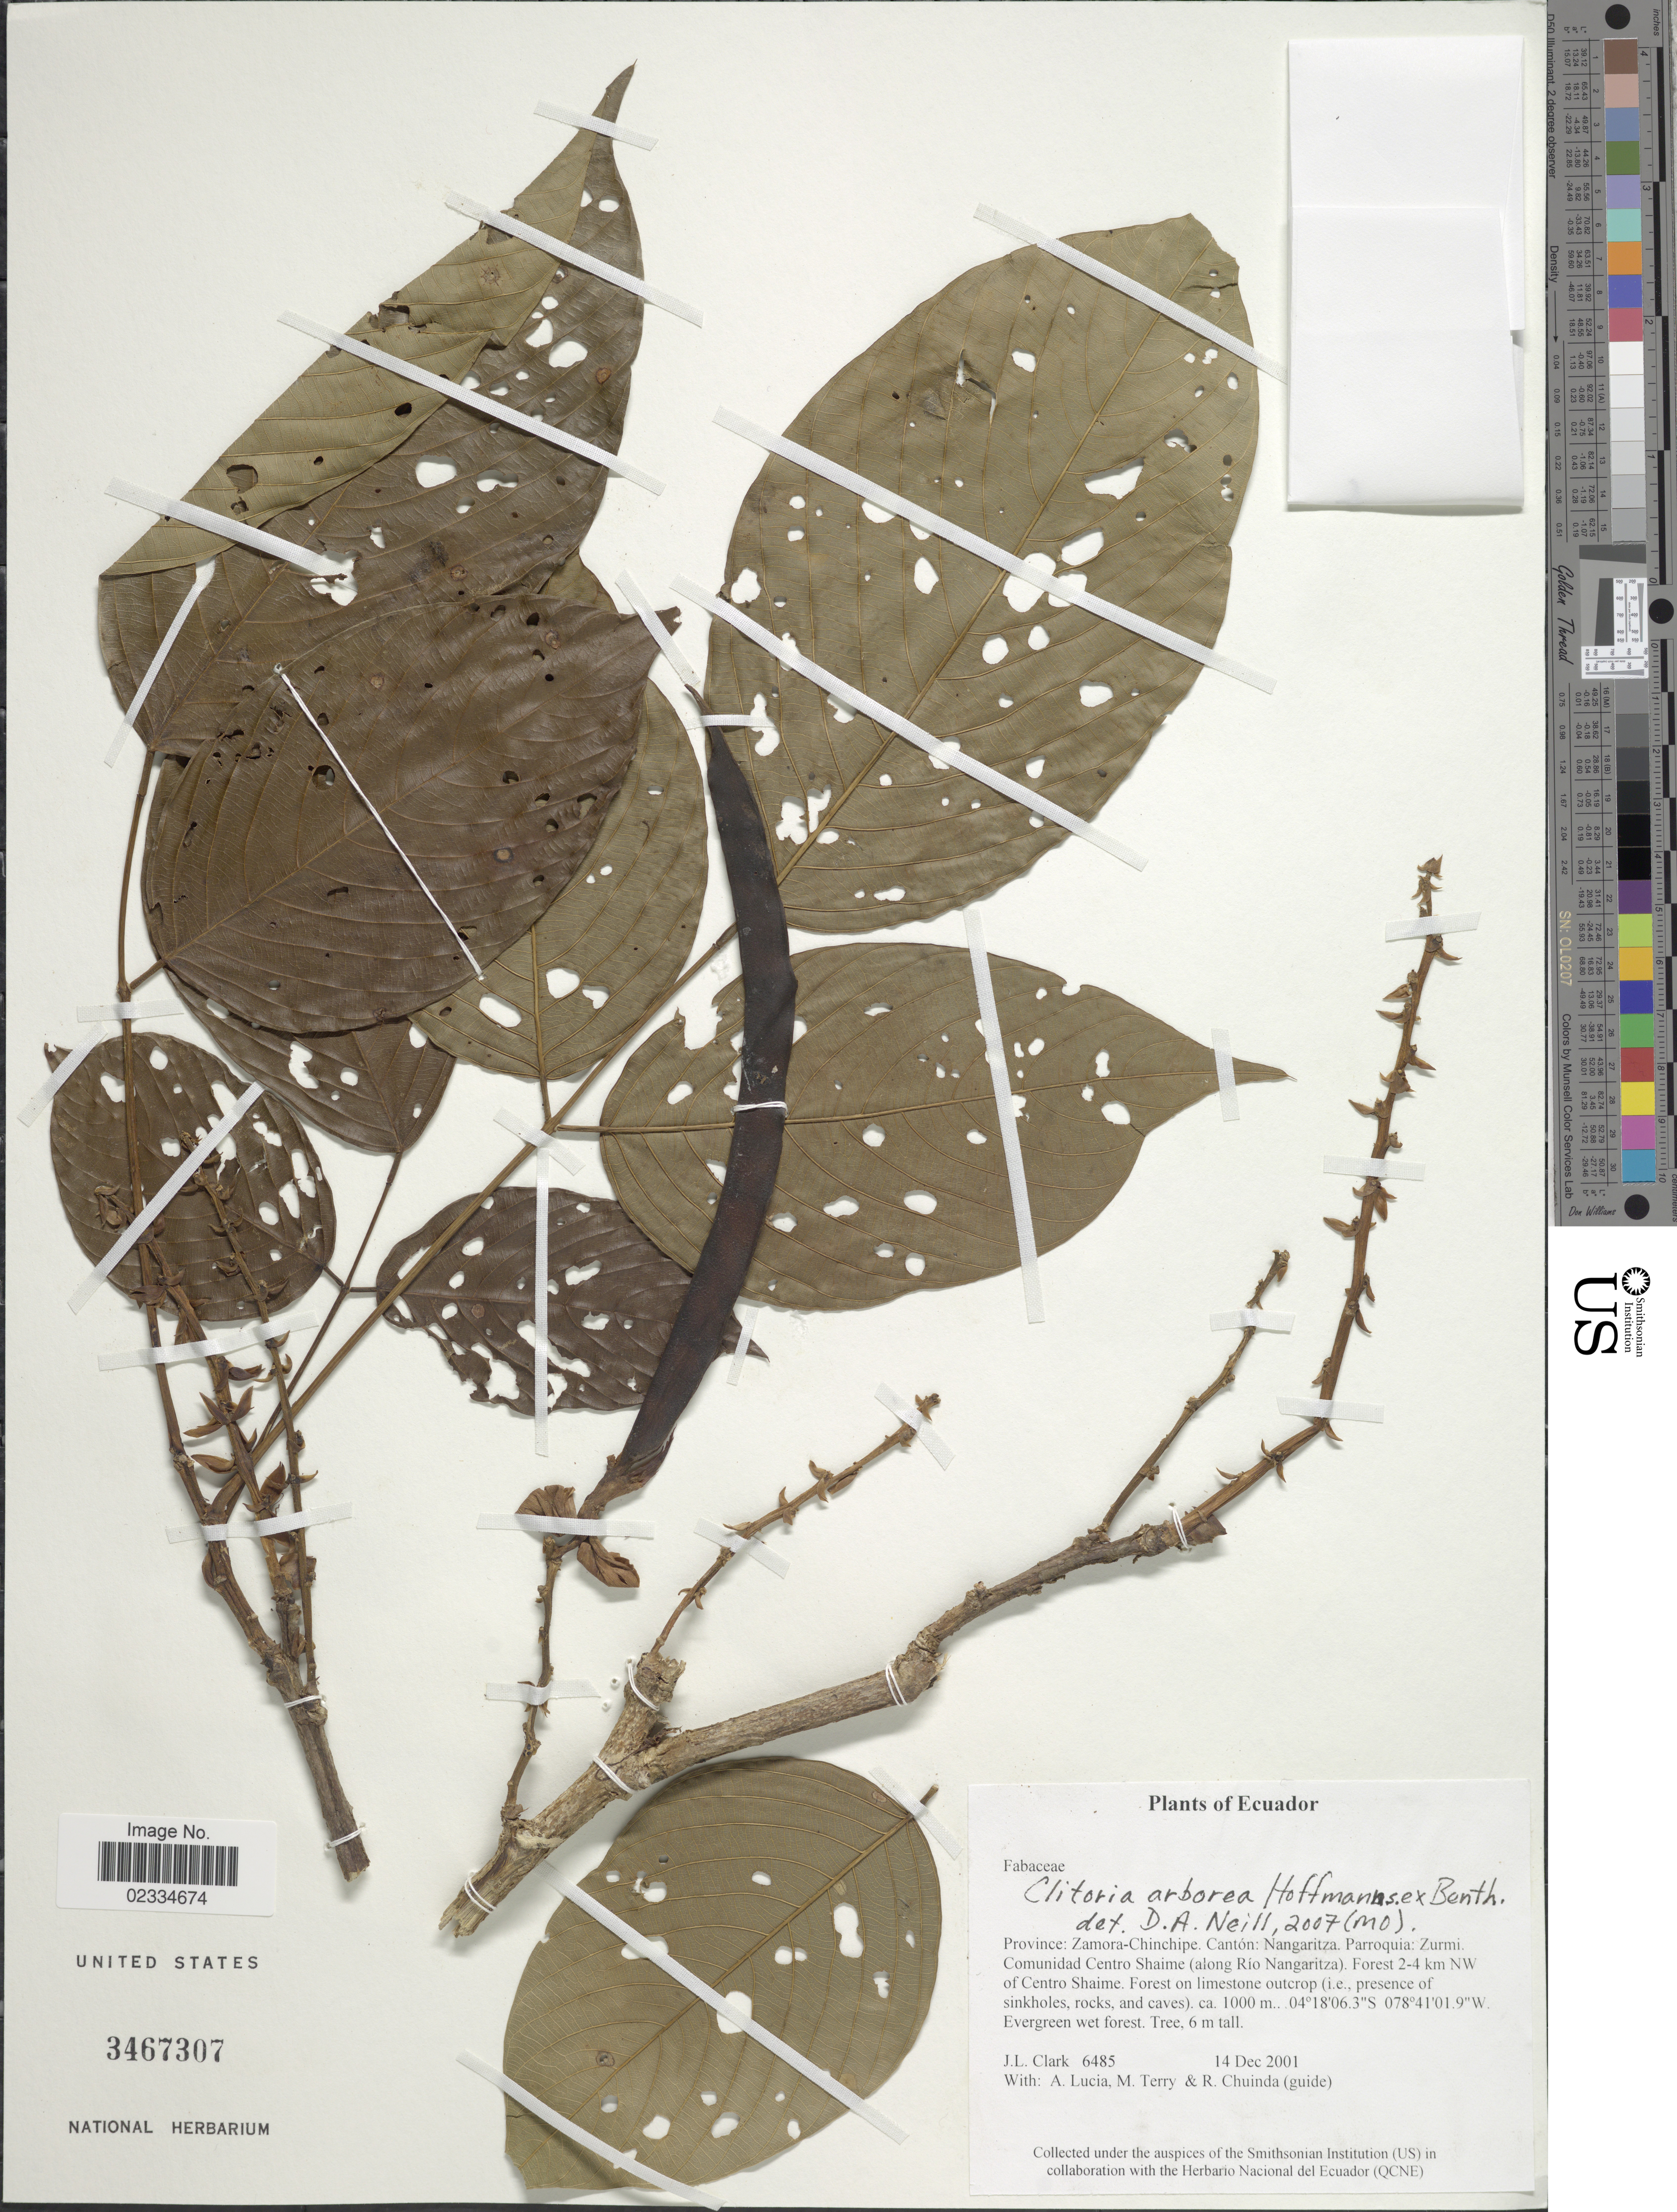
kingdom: Plantae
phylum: Tracheophyta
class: Magnoliopsida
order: Fabales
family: Fabaceae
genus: Clitoria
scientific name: Clitoria arborea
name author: Benth.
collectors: J. L. Clark, A. Lucia, M. Terry & R. Chuinda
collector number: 6485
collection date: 2001-12-14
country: Ecuador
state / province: Zamora-Chinchipe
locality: Canton Nangaritza, Parroquia, Zurmi, Comunidad Centro Shaime (along Rio Nangaritza), forest 2-4 km NW of Centro Shaime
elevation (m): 1000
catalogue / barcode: US 3467307